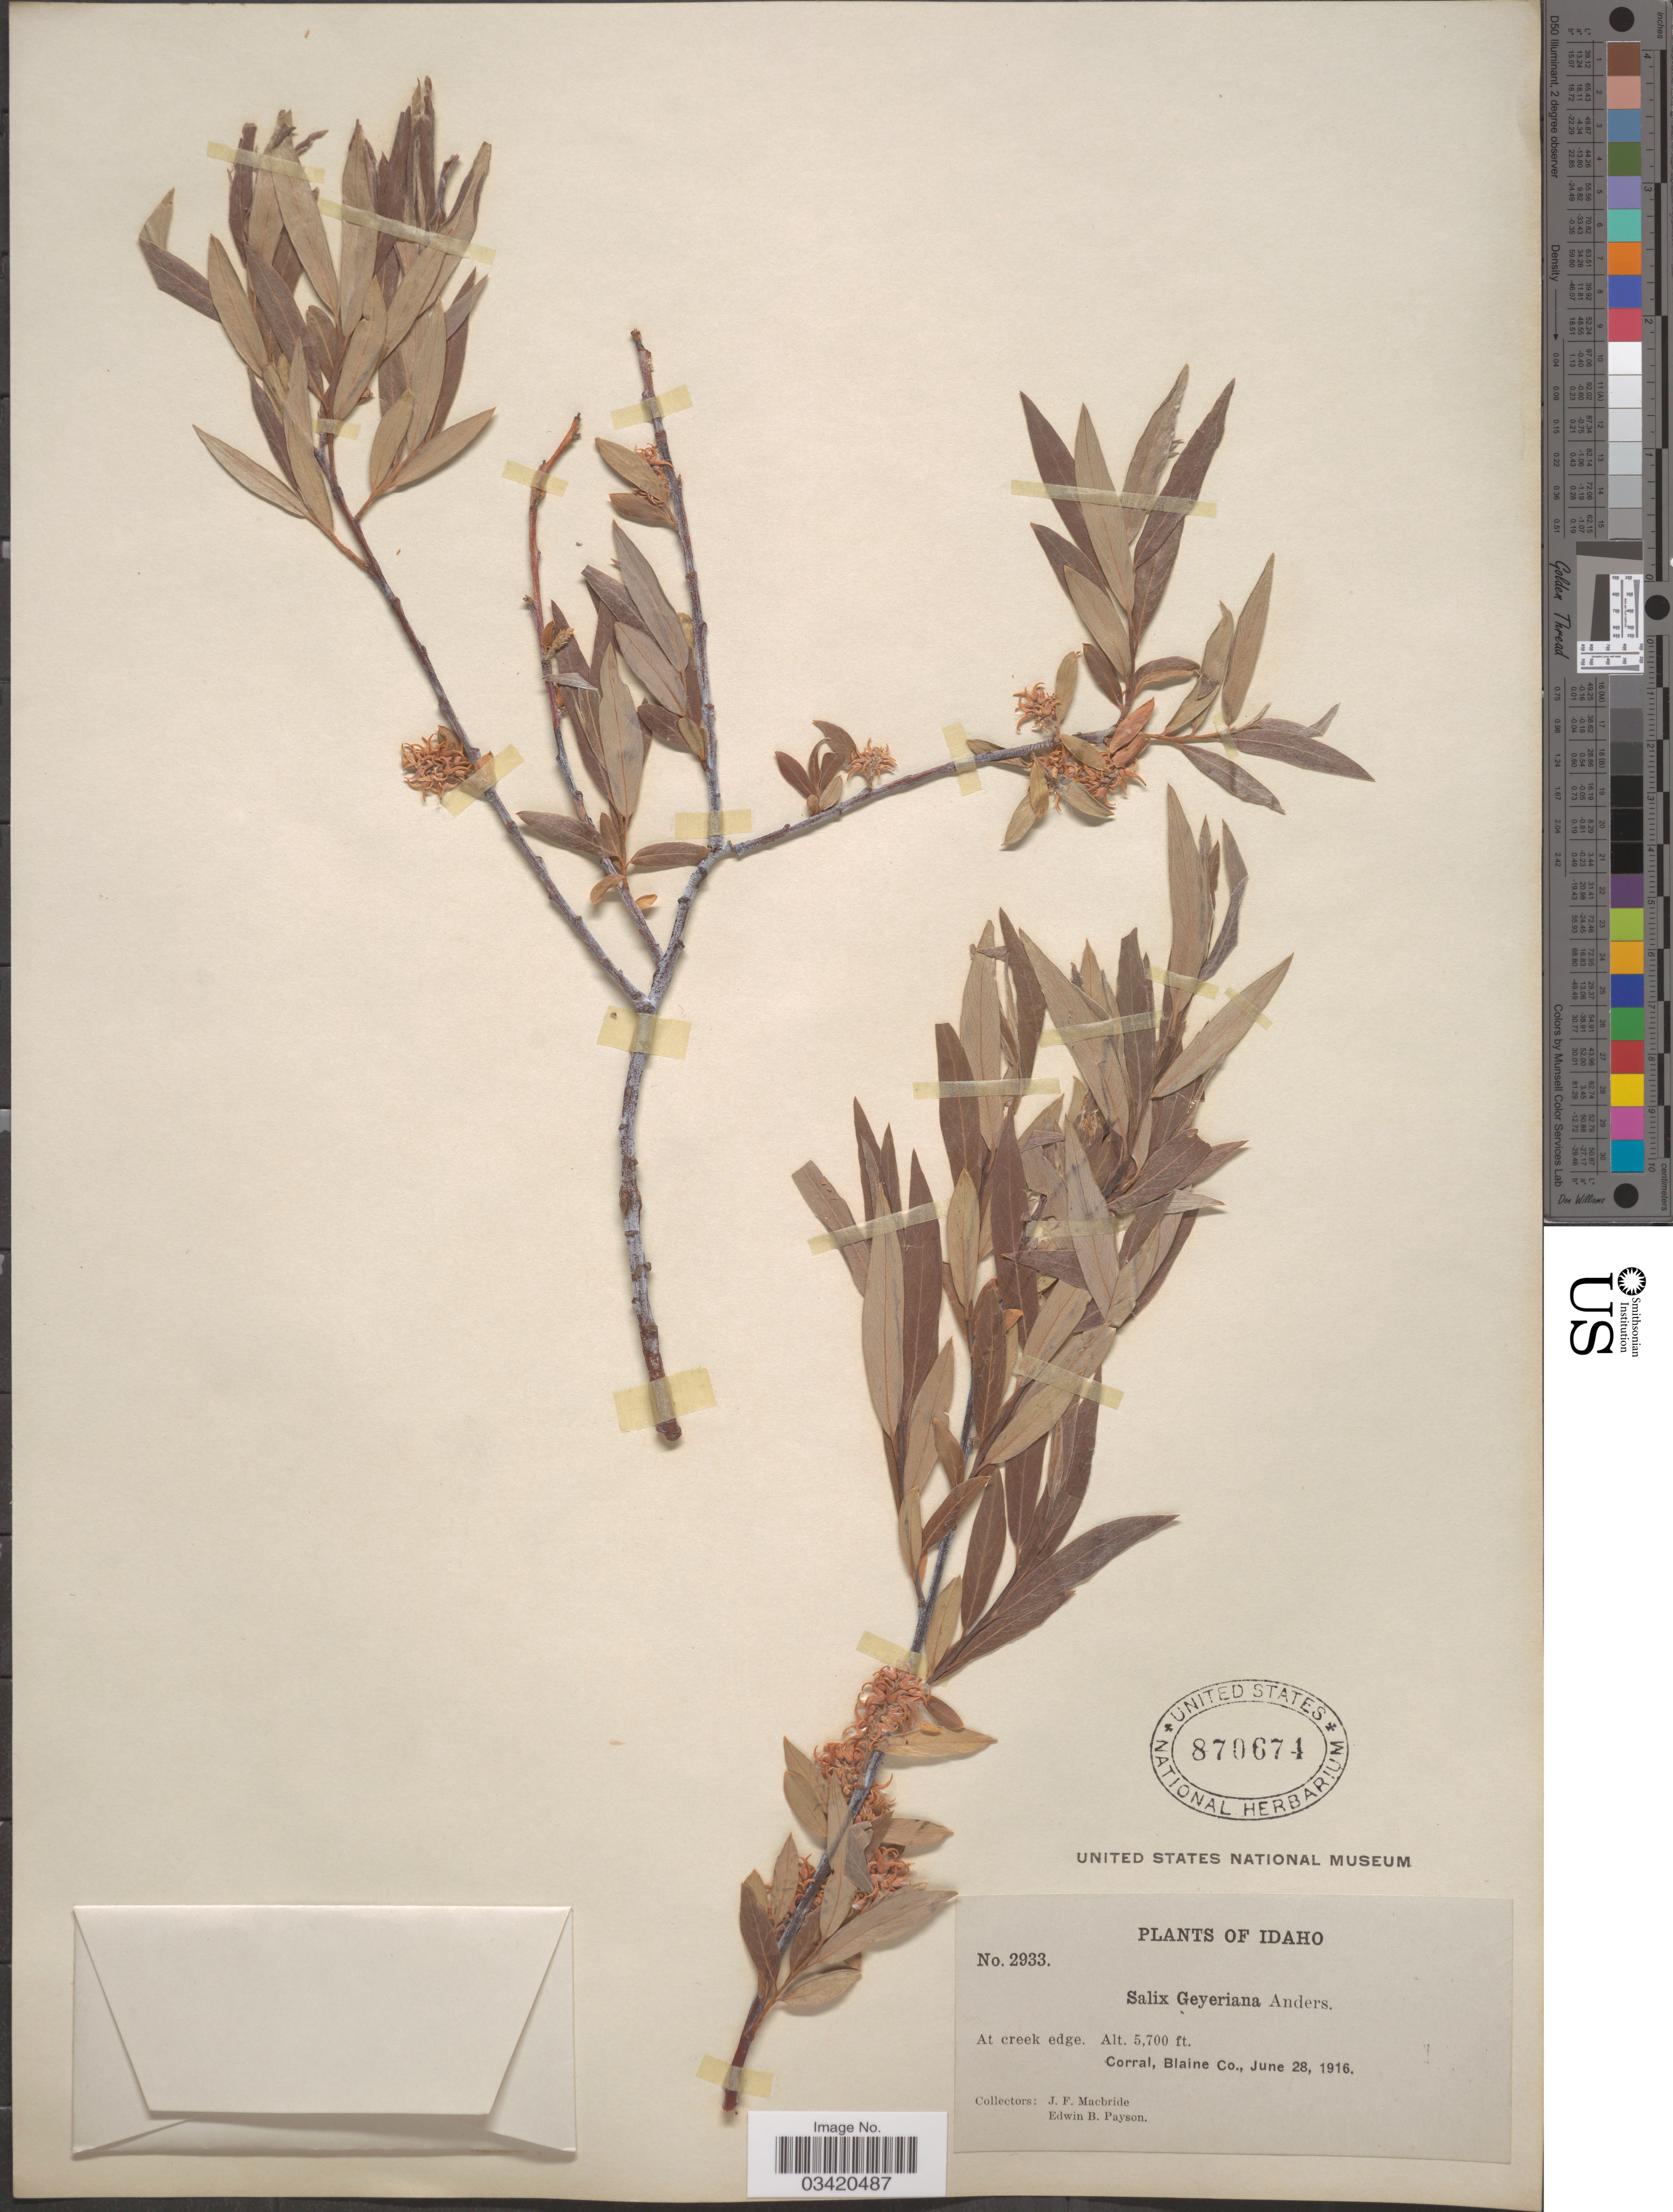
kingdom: Plantae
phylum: Tracheophyta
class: Magnoliopsida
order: Malpighiales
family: Salicaceae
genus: Salix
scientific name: Salix geyeriana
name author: Andersson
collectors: J. F. Macbride & E. B. Payson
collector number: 2933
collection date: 1916-06-28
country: United States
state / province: Idaho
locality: Corral, Blaine Co.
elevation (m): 1737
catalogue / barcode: US 870674